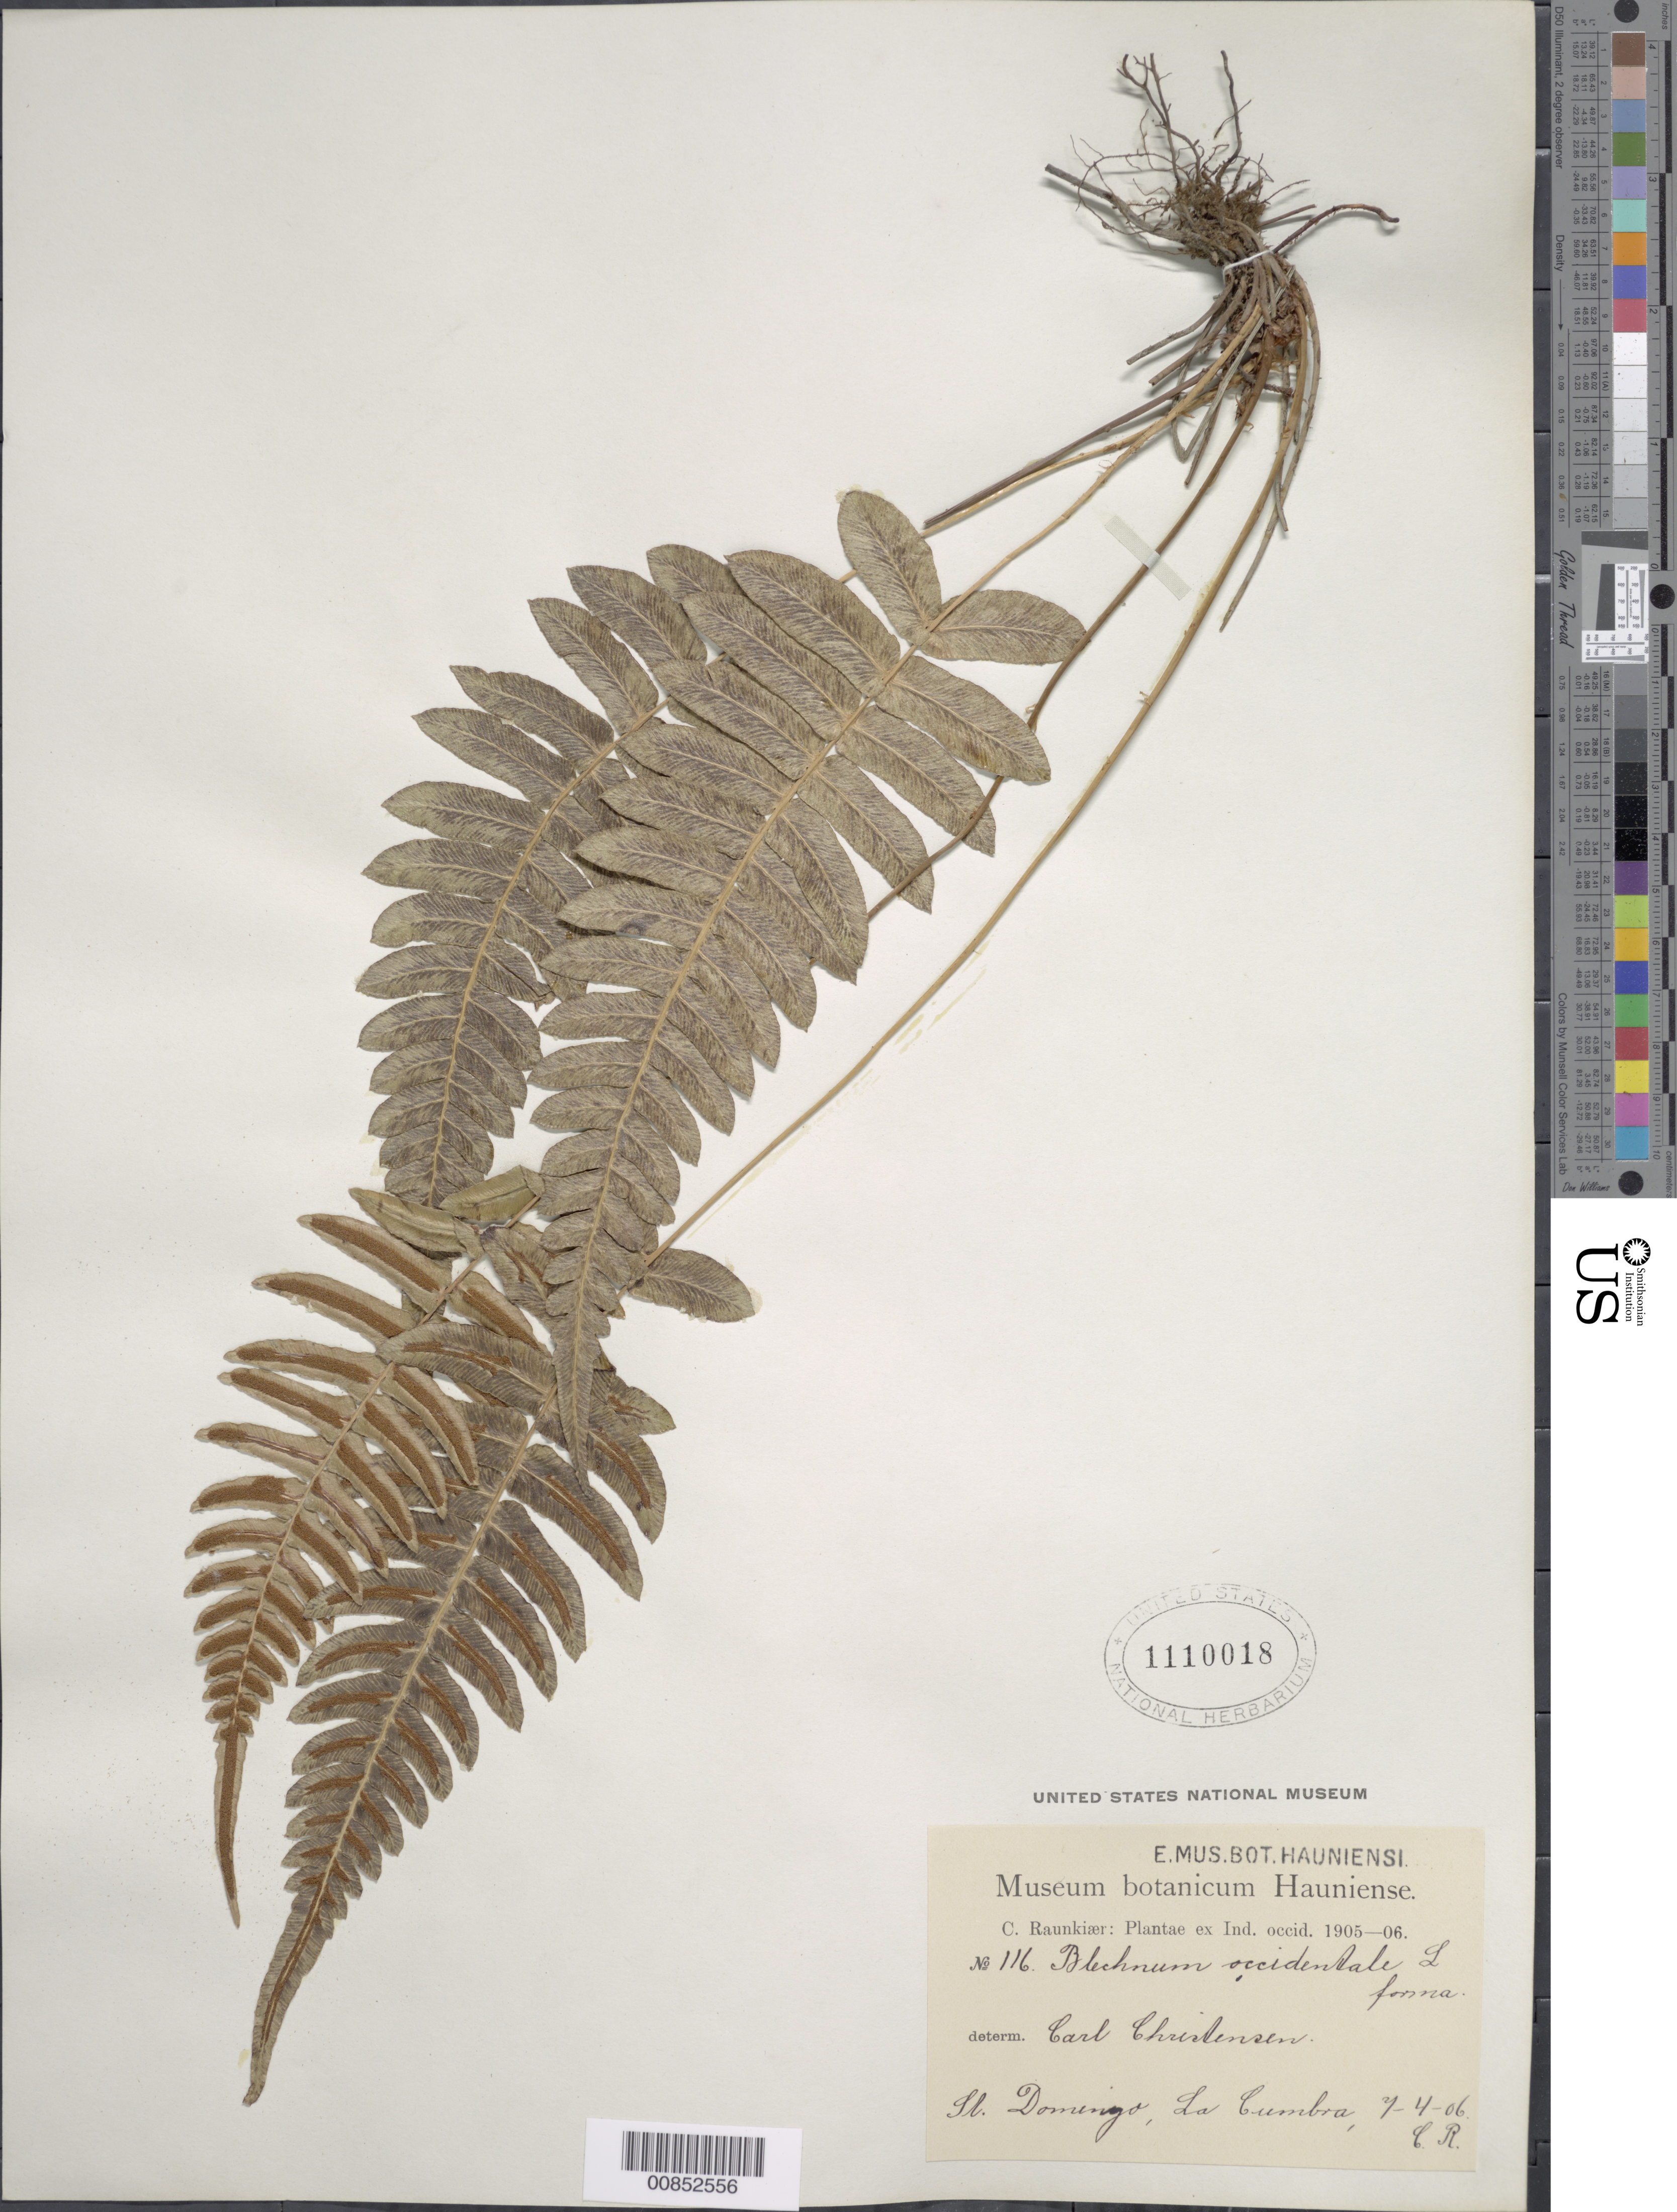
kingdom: Plantae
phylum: Tracheophyta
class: Polypodiopsida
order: Polypodiales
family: Blechnaceae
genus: Blechnum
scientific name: Blechnum glandulosum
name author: Link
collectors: C. C. Raunkiaer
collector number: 116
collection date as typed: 07 Apr 1906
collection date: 1906-04-07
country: Dominican Republic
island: Hispaniola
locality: La Cumbre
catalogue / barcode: US 1110018